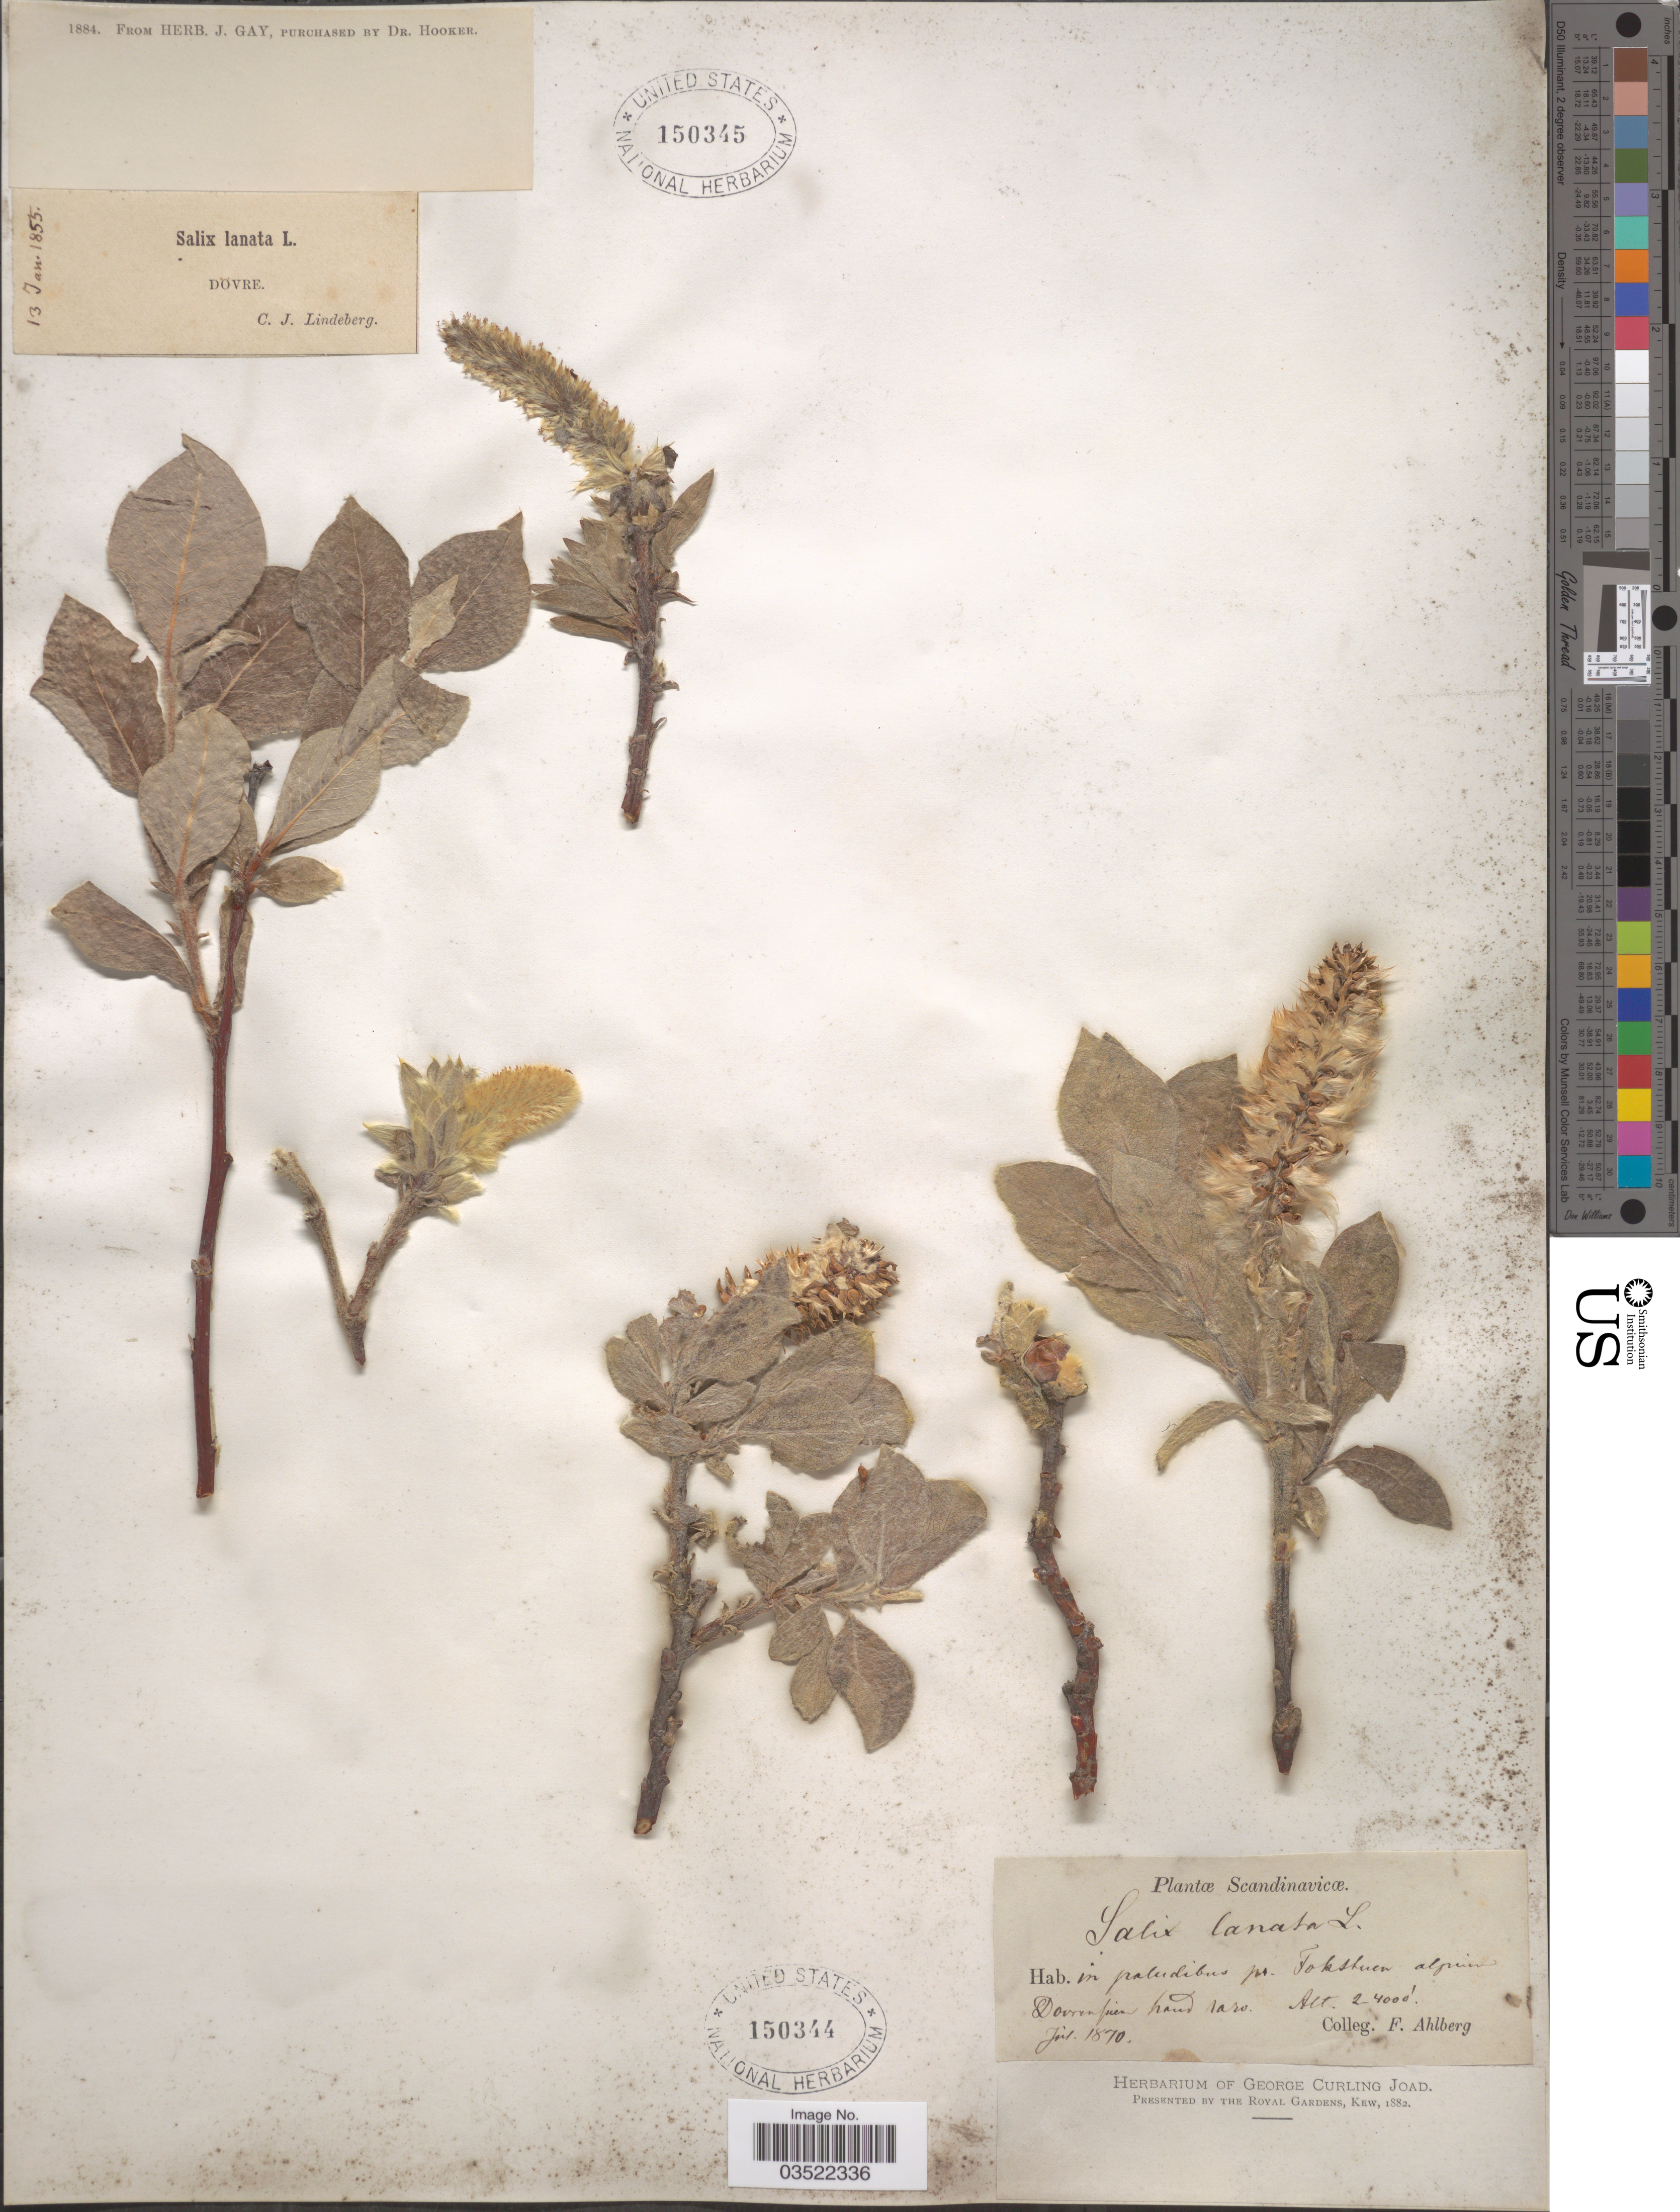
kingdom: Plantae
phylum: Tracheophyta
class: Magnoliopsida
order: Malpighiales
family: Salicaceae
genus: Salix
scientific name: Salix lanata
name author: L.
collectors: F. Ahlberg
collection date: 1870-07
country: Norway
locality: Scandinavicæ, in paludibus pr. Fokstuen alpium Dovrensium haud raro.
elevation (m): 610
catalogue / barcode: US 150344